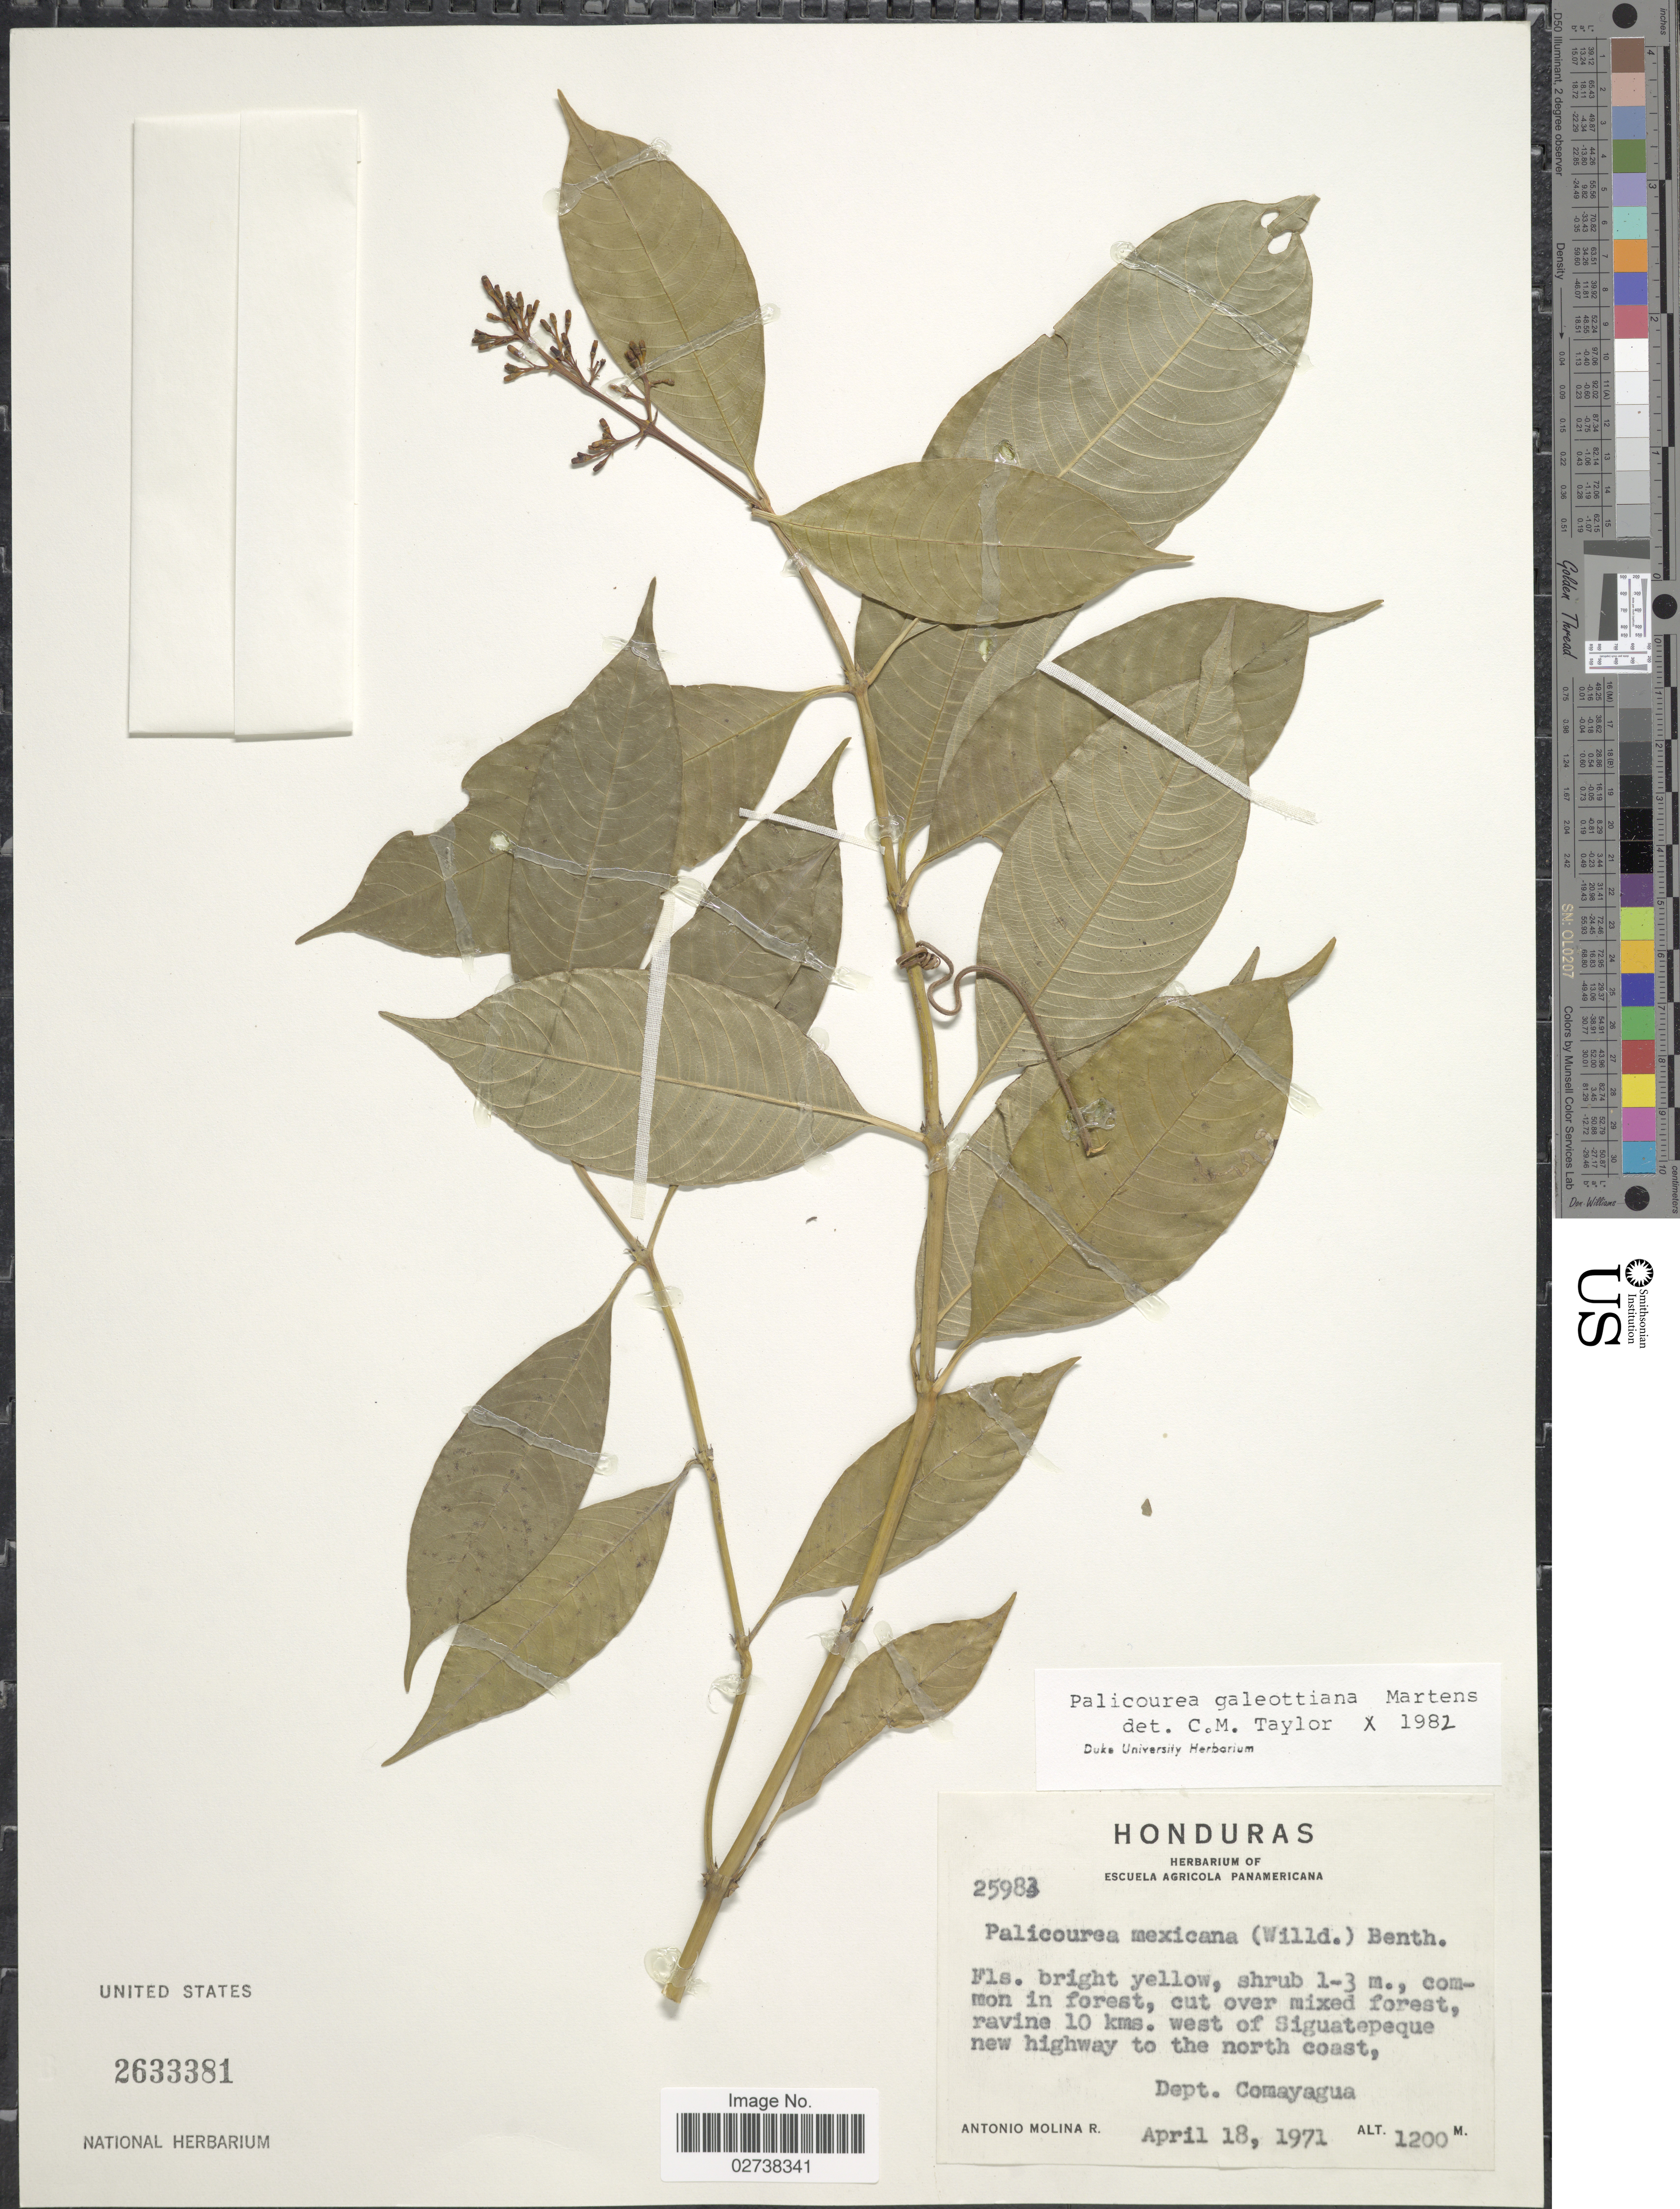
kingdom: Plantae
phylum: Tracheophyta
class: Magnoliopsida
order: Gentianales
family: Rubiaceae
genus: Palicourea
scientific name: Palicourea galeottiana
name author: M. Martens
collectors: A. Molina R.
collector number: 25983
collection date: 1971-04-18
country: Honduras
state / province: Comayagua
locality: Cut over mixed forest, ravine 10 kms. west of Siguatepeque new highway to the north coast, Dept. Comayagua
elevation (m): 1200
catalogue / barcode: US 2633381